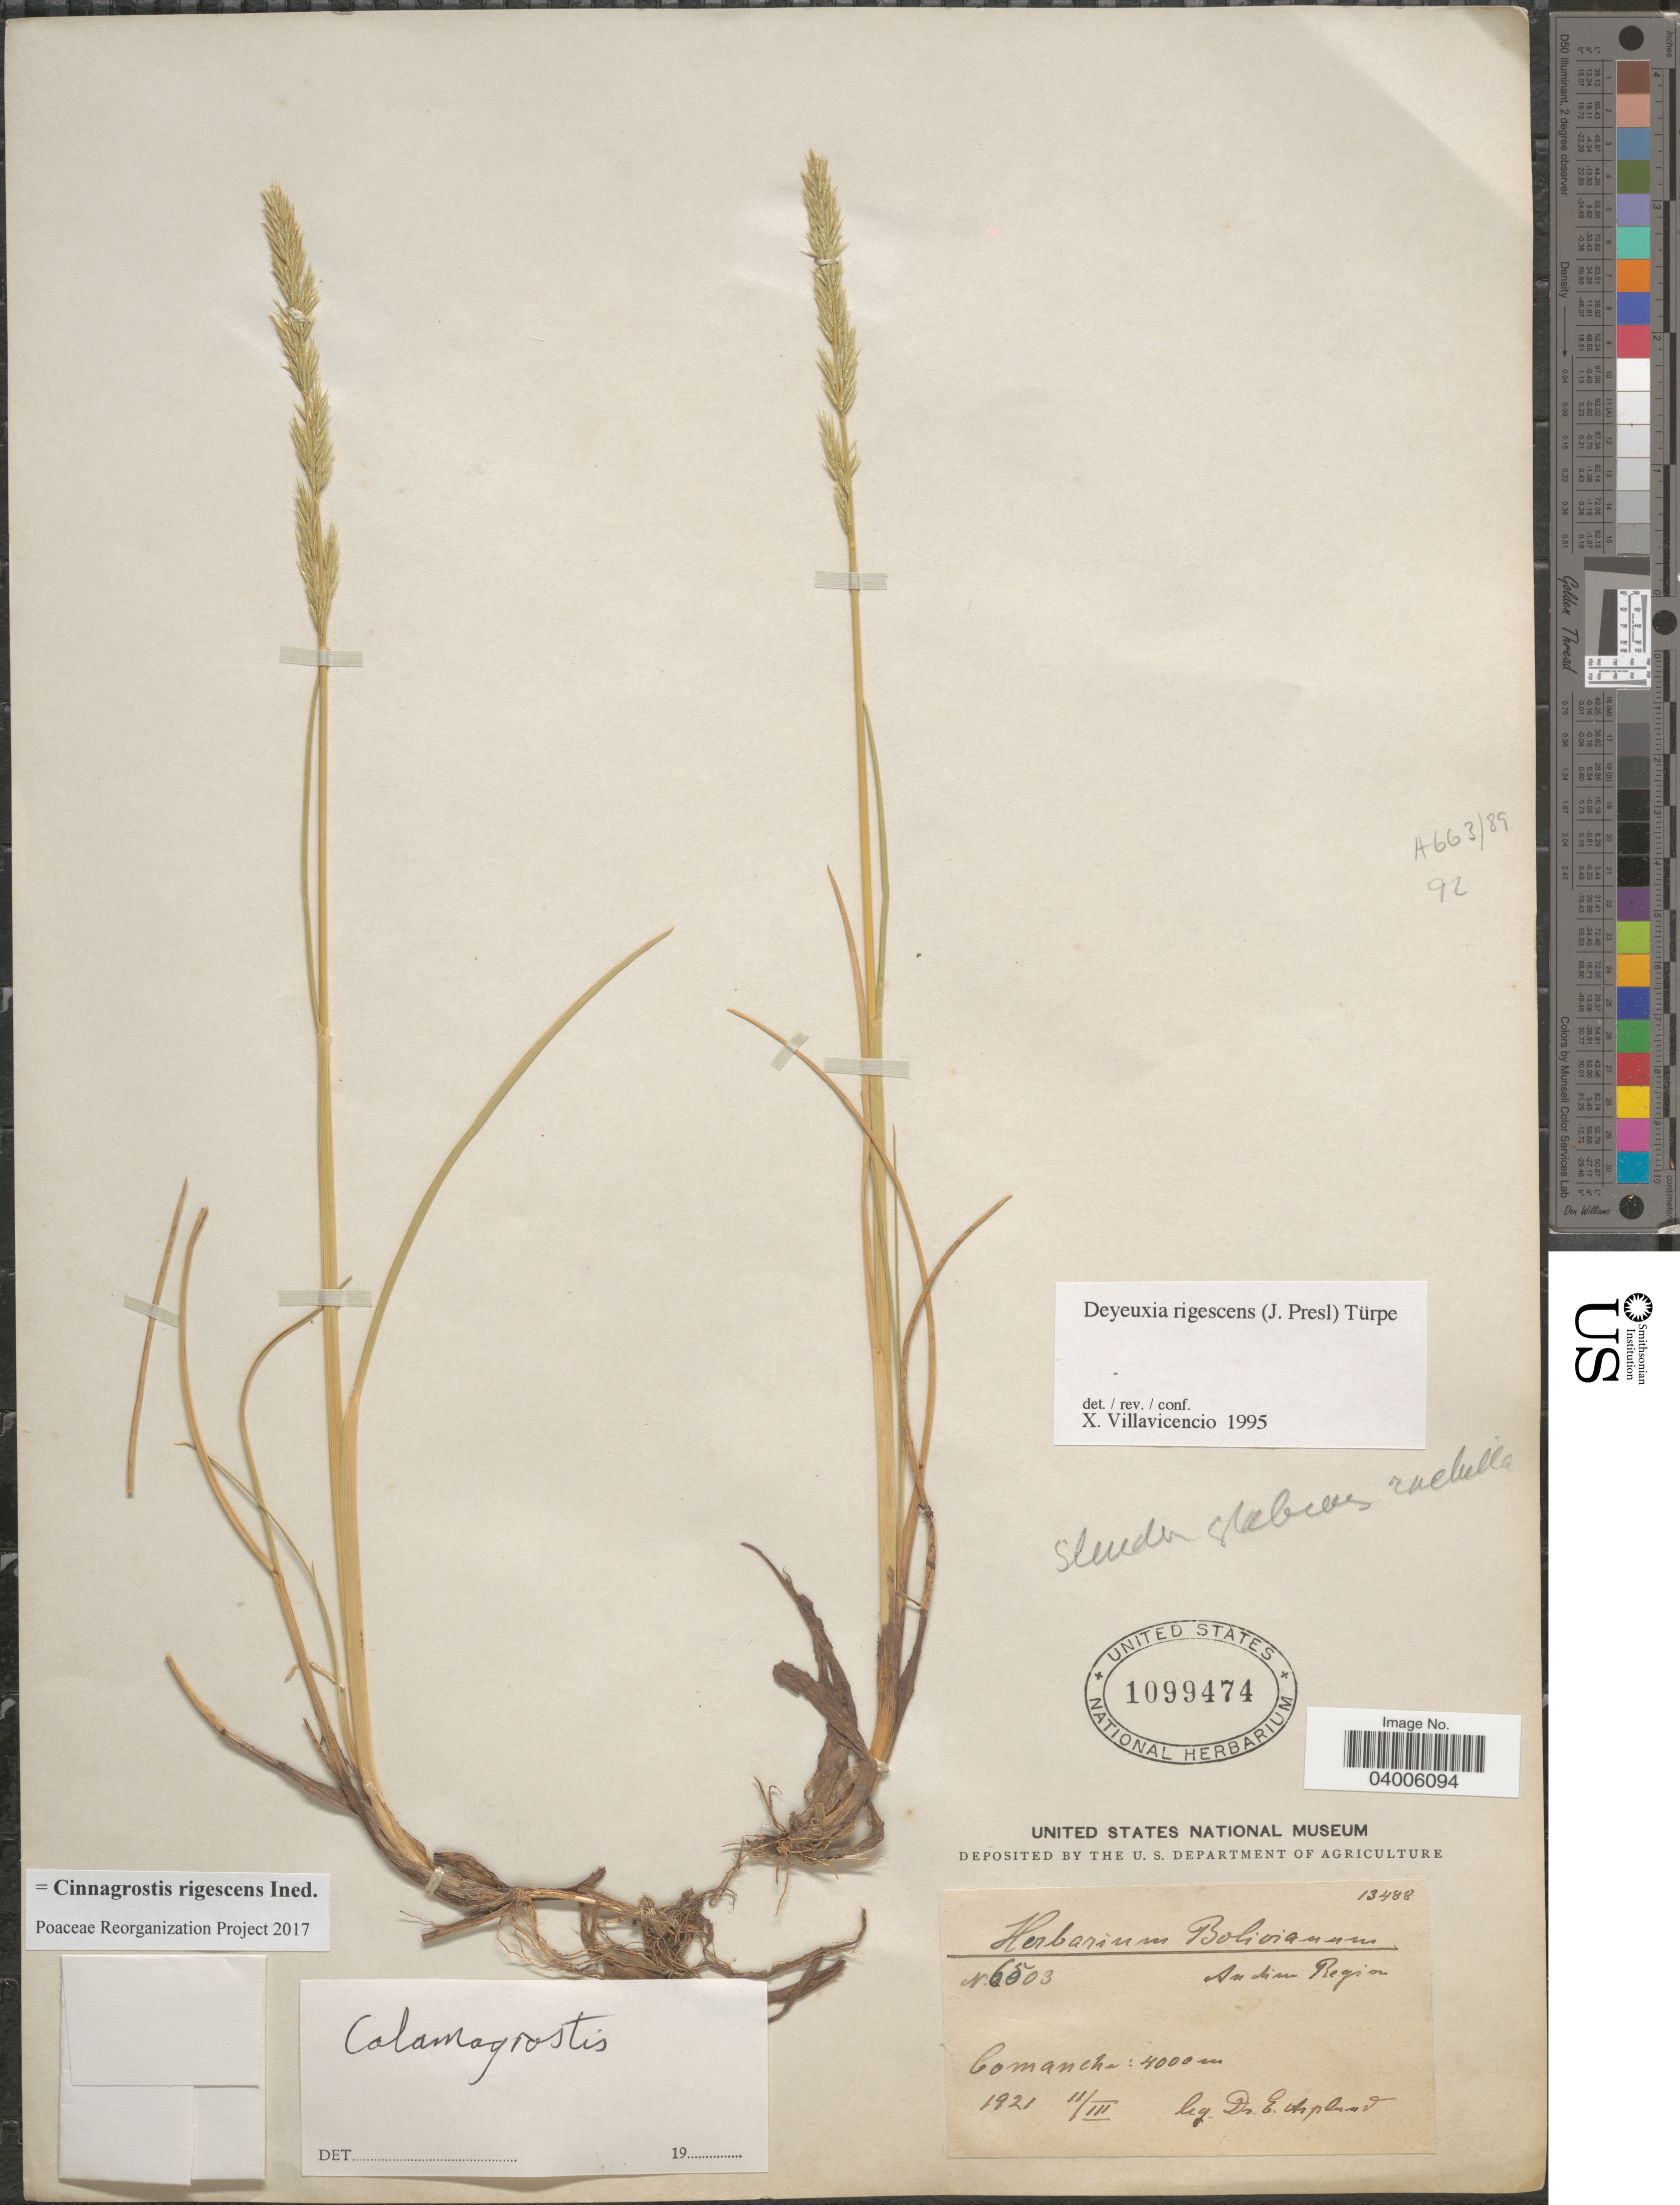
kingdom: Plantae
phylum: Tracheophyta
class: Liliopsida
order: Poales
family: Poaceae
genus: Cinnagrostis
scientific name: Cinnagrostis rigescens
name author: (J. Presl) P.M. Peterson et al.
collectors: E. Asplund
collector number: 6503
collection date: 1921-03-11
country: Bolivia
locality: Andine Region. Comanche.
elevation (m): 4000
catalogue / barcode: US 1099474